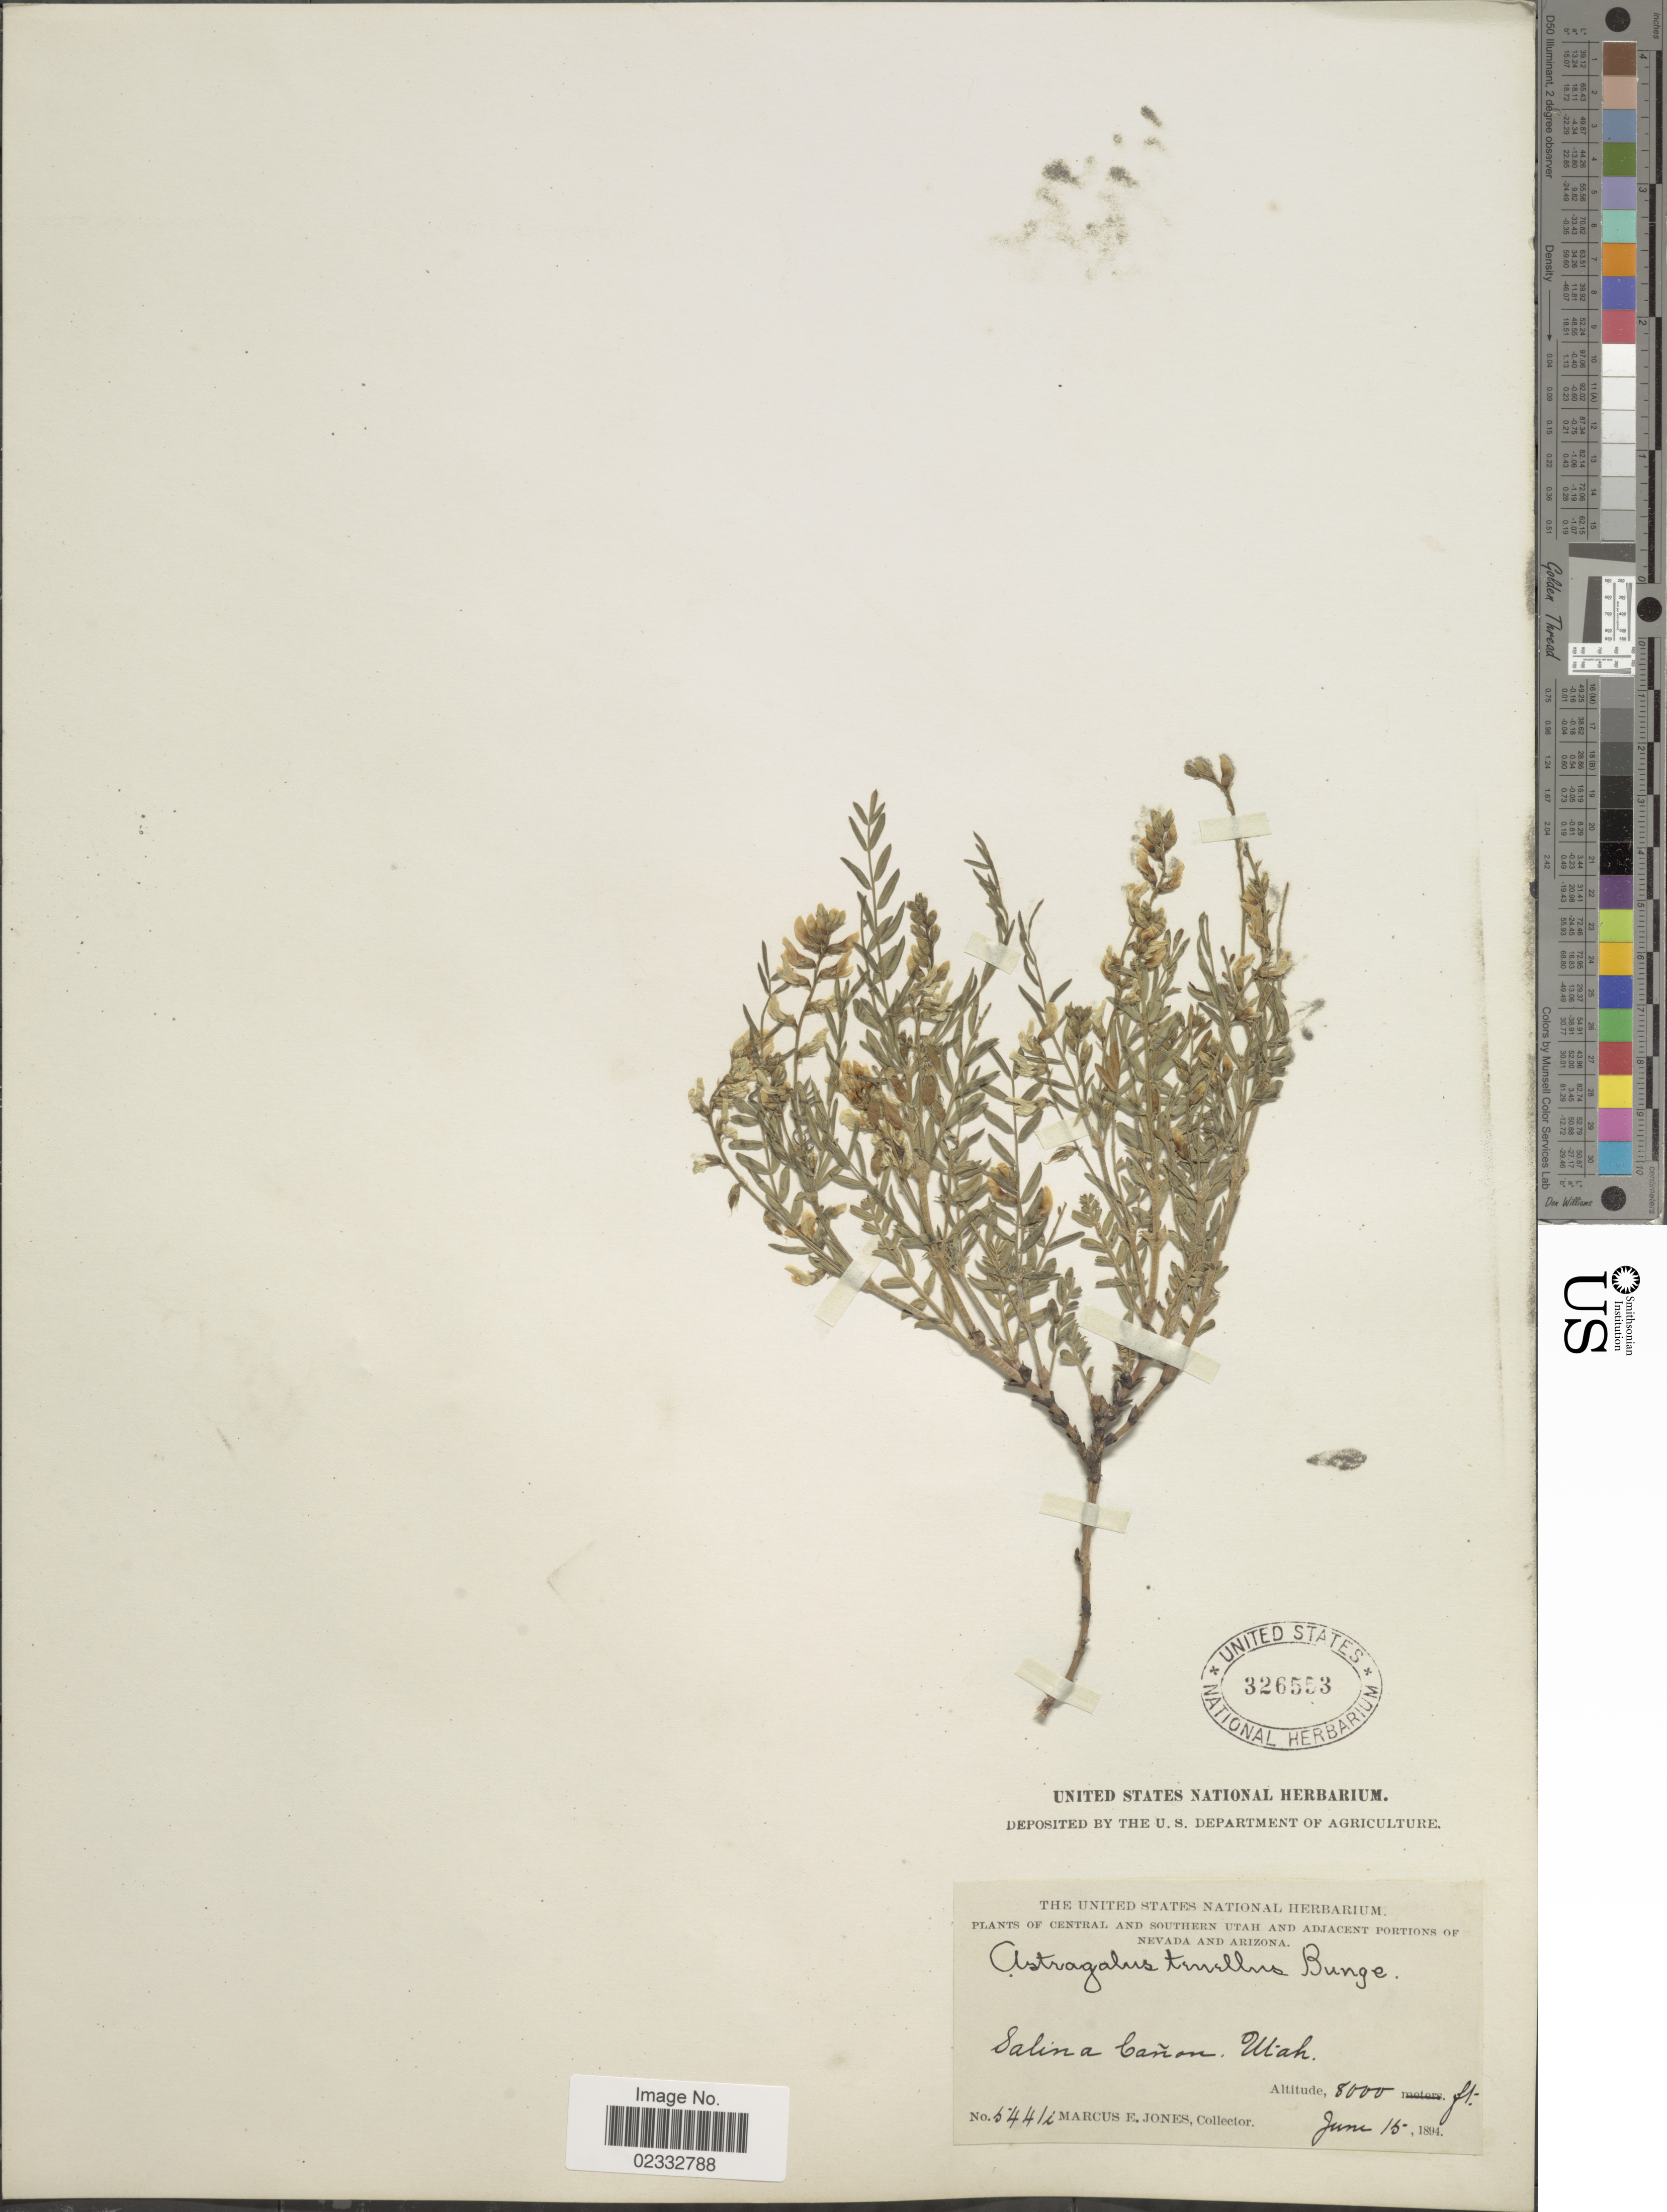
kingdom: Plantae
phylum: Tracheophyta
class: Magnoliopsida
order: Fabales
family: Fabaceae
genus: Astragalus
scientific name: Astragalus microcarpus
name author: A. DC.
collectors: M. E. Jones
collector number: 54412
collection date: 1894-06-15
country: United States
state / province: Utah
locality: Central and southern UItah, Salina Canon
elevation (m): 2438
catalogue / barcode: US 326553